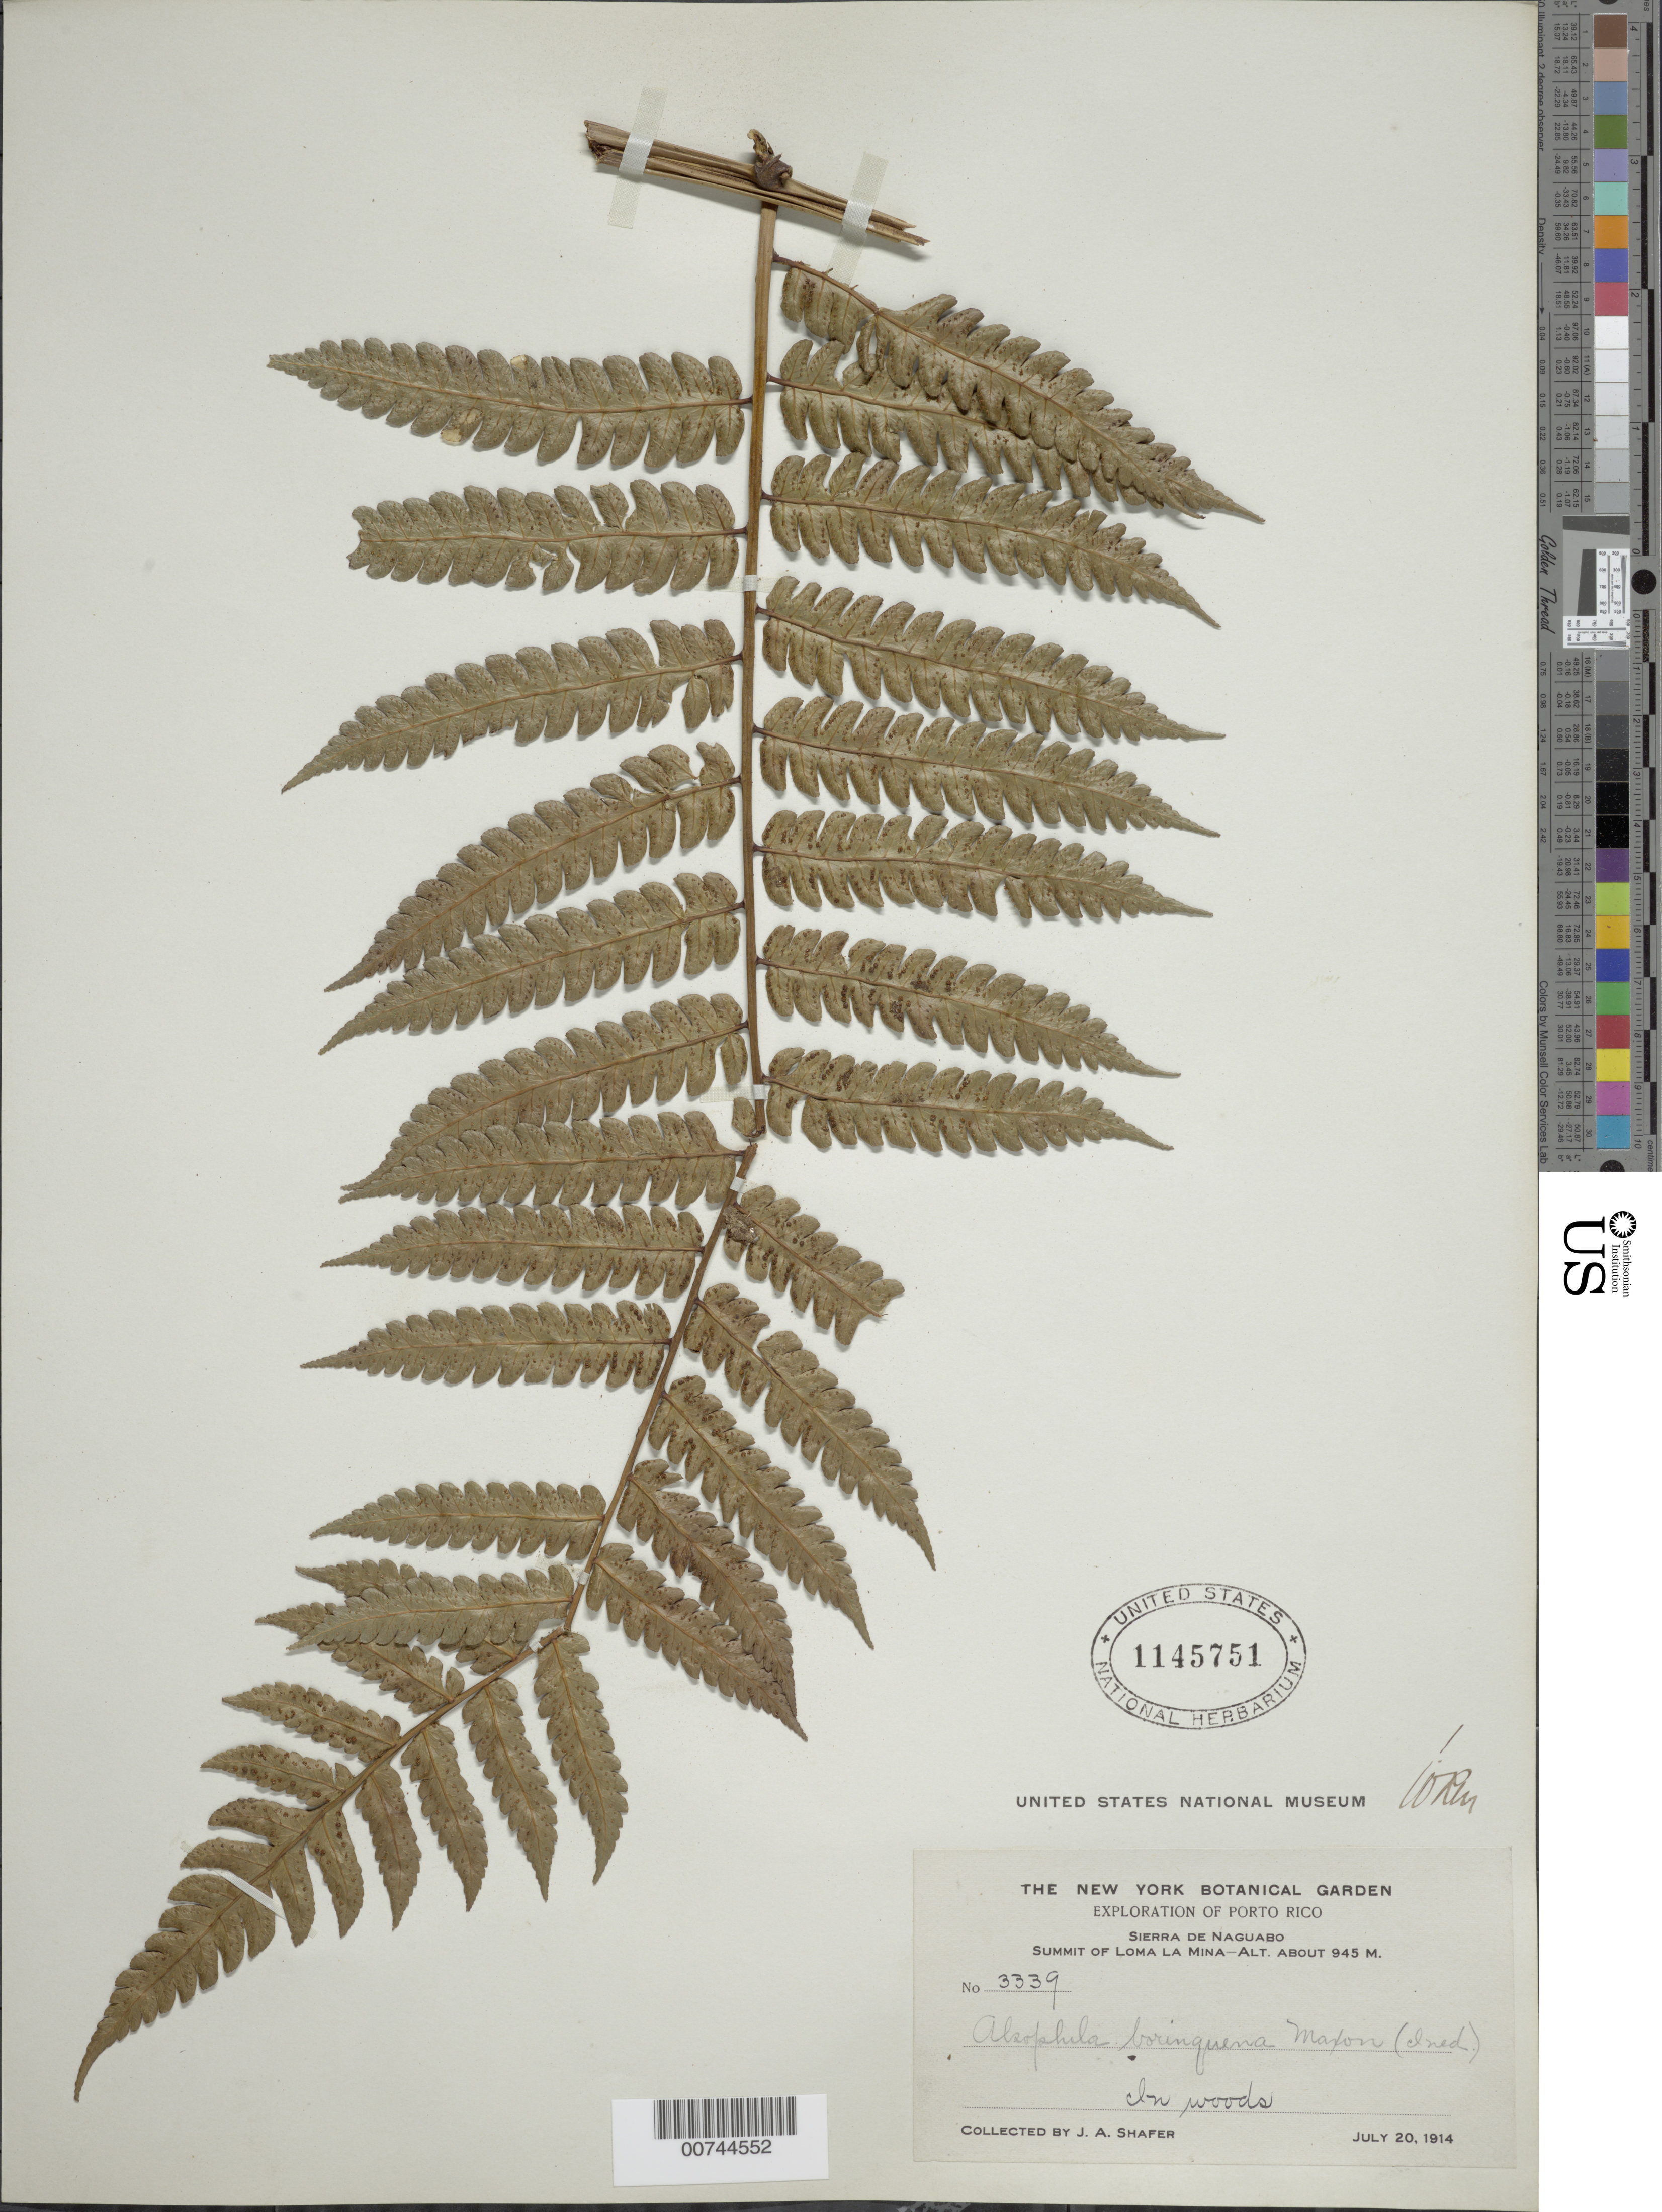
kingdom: Plantae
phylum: Tracheophyta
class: Polypodiopsida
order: Cyatheales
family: Cyatheaceae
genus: Cyathea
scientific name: Cyathea borinquena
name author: (Maxon) Domin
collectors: J. A. Shafer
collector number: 3339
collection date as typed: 20 Jul 1914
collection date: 1914-07-20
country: Puerto Rico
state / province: Naguabo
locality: Sierra de Naguabo, summit Loma La Mina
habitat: In woods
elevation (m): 945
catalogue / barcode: US 1145751